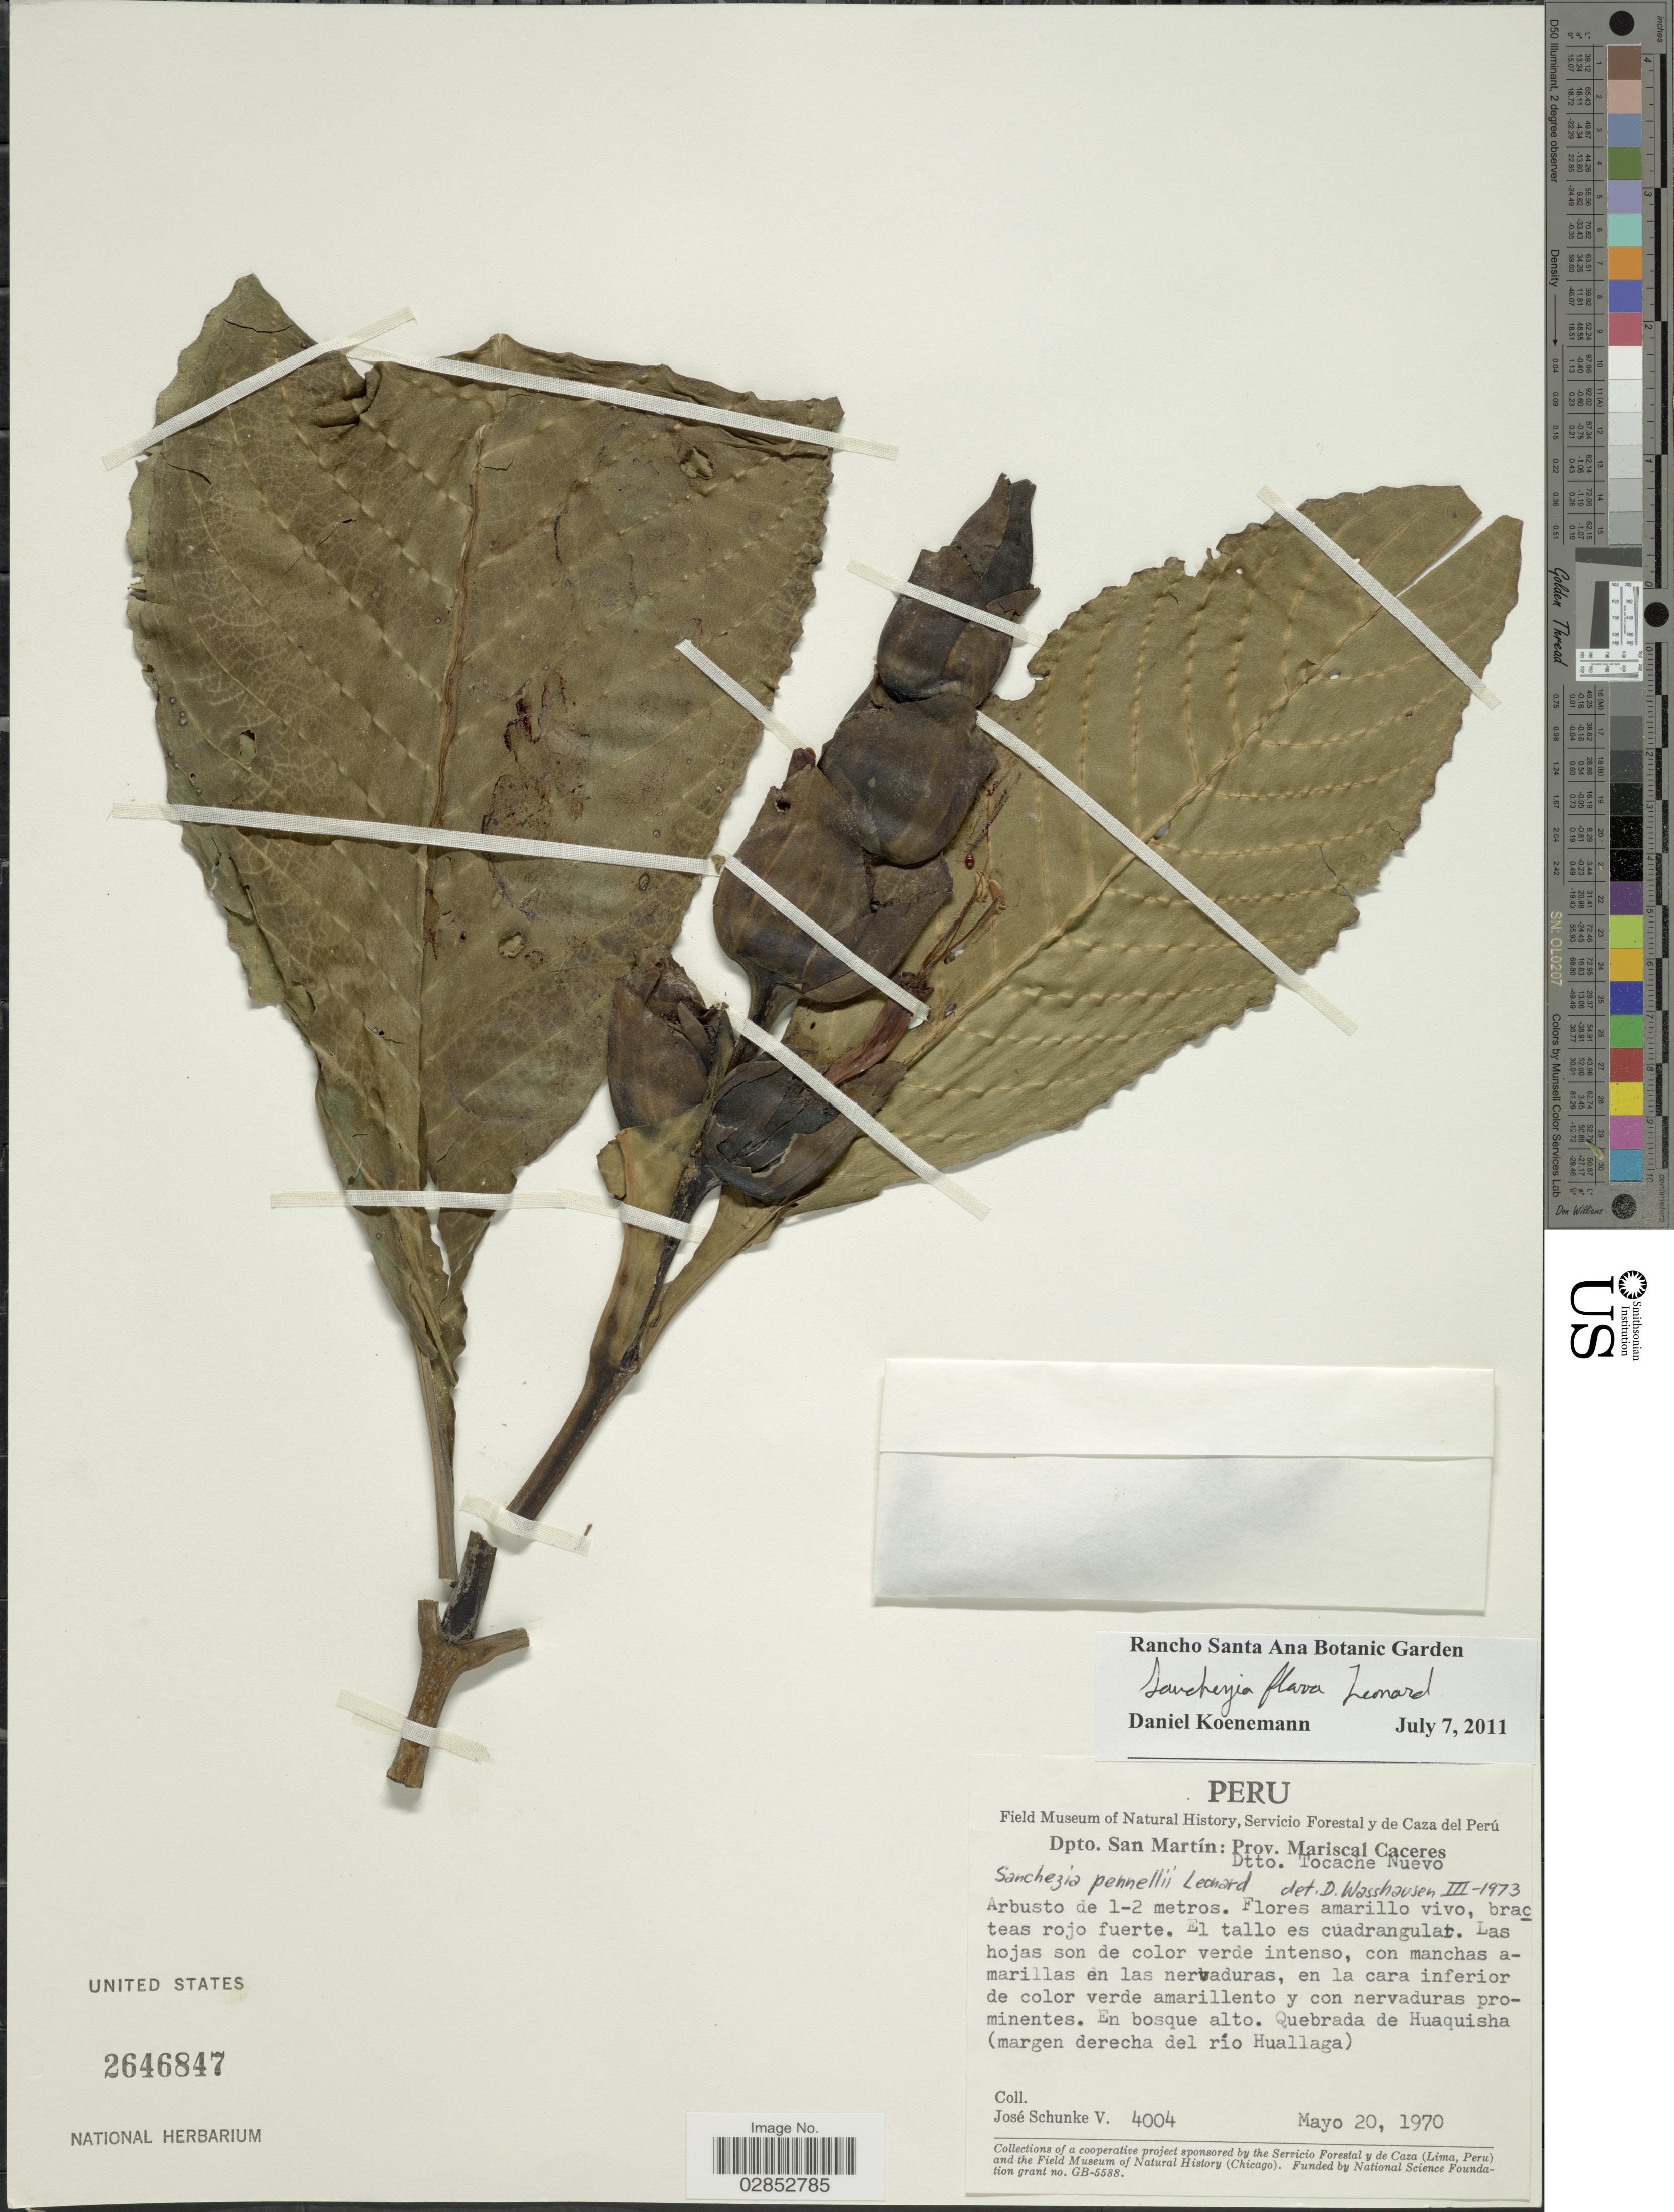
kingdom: Plantae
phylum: Tracheophyta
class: Magnoliopsida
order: Lamiales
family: Acanthaceae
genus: Sanchezia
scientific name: Sanchezia oblonga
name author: Ruiz & Pav.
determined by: Azevedo, Igor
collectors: J. Schunke Vigo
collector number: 4004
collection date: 1970-05-20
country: Peru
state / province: San Martín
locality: Dpto. San Martín: prov. Mariscal Caceres. Dtto. Tocache Nuevo. Quebrada de Huaquisha (margen derecha del río Huallaga).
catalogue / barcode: US 2646847